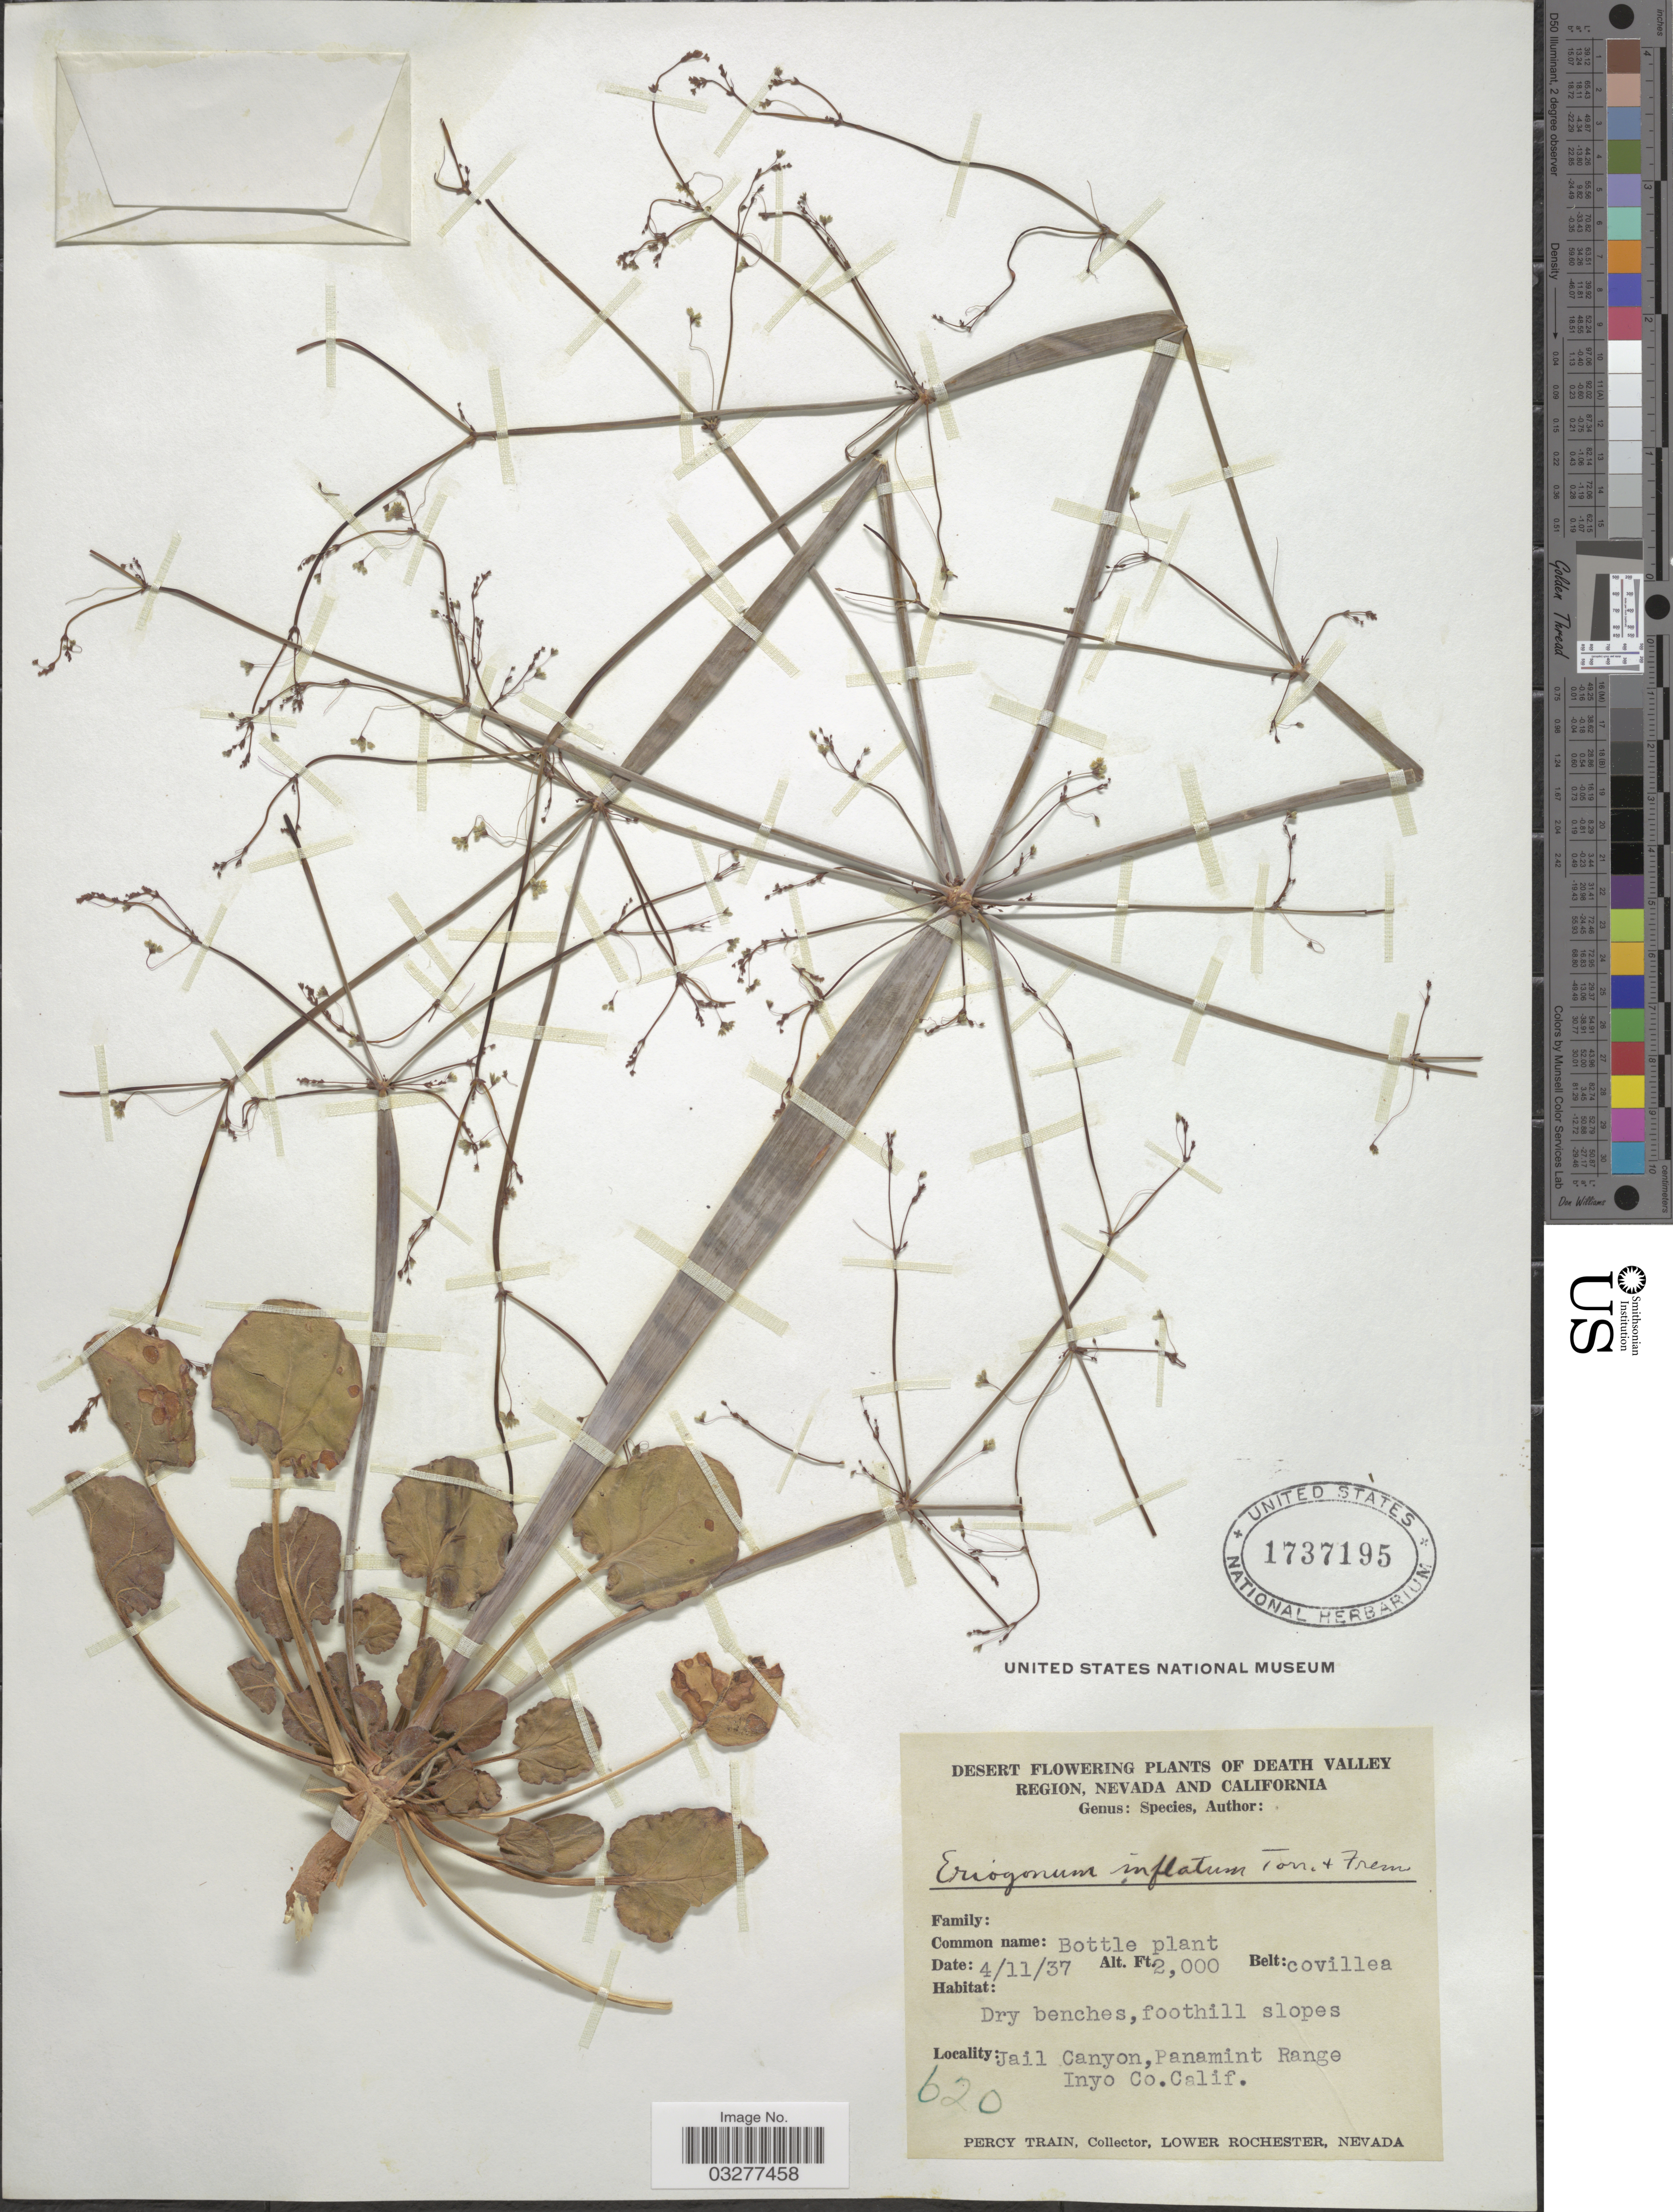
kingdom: Plantae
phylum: Tracheophyta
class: Magnoliopsida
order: Caryophyllales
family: Polygonaceae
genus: Eriogonum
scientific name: Eriogonum inflatum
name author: Torr. & Frém.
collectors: P. Train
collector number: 620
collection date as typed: Transcribed d/m/y: 11/4/37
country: United States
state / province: California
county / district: Inyo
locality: Death Valley Region. Jail Canyonm Panamint Range. Inyo Co.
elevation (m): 610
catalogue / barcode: US 1737195